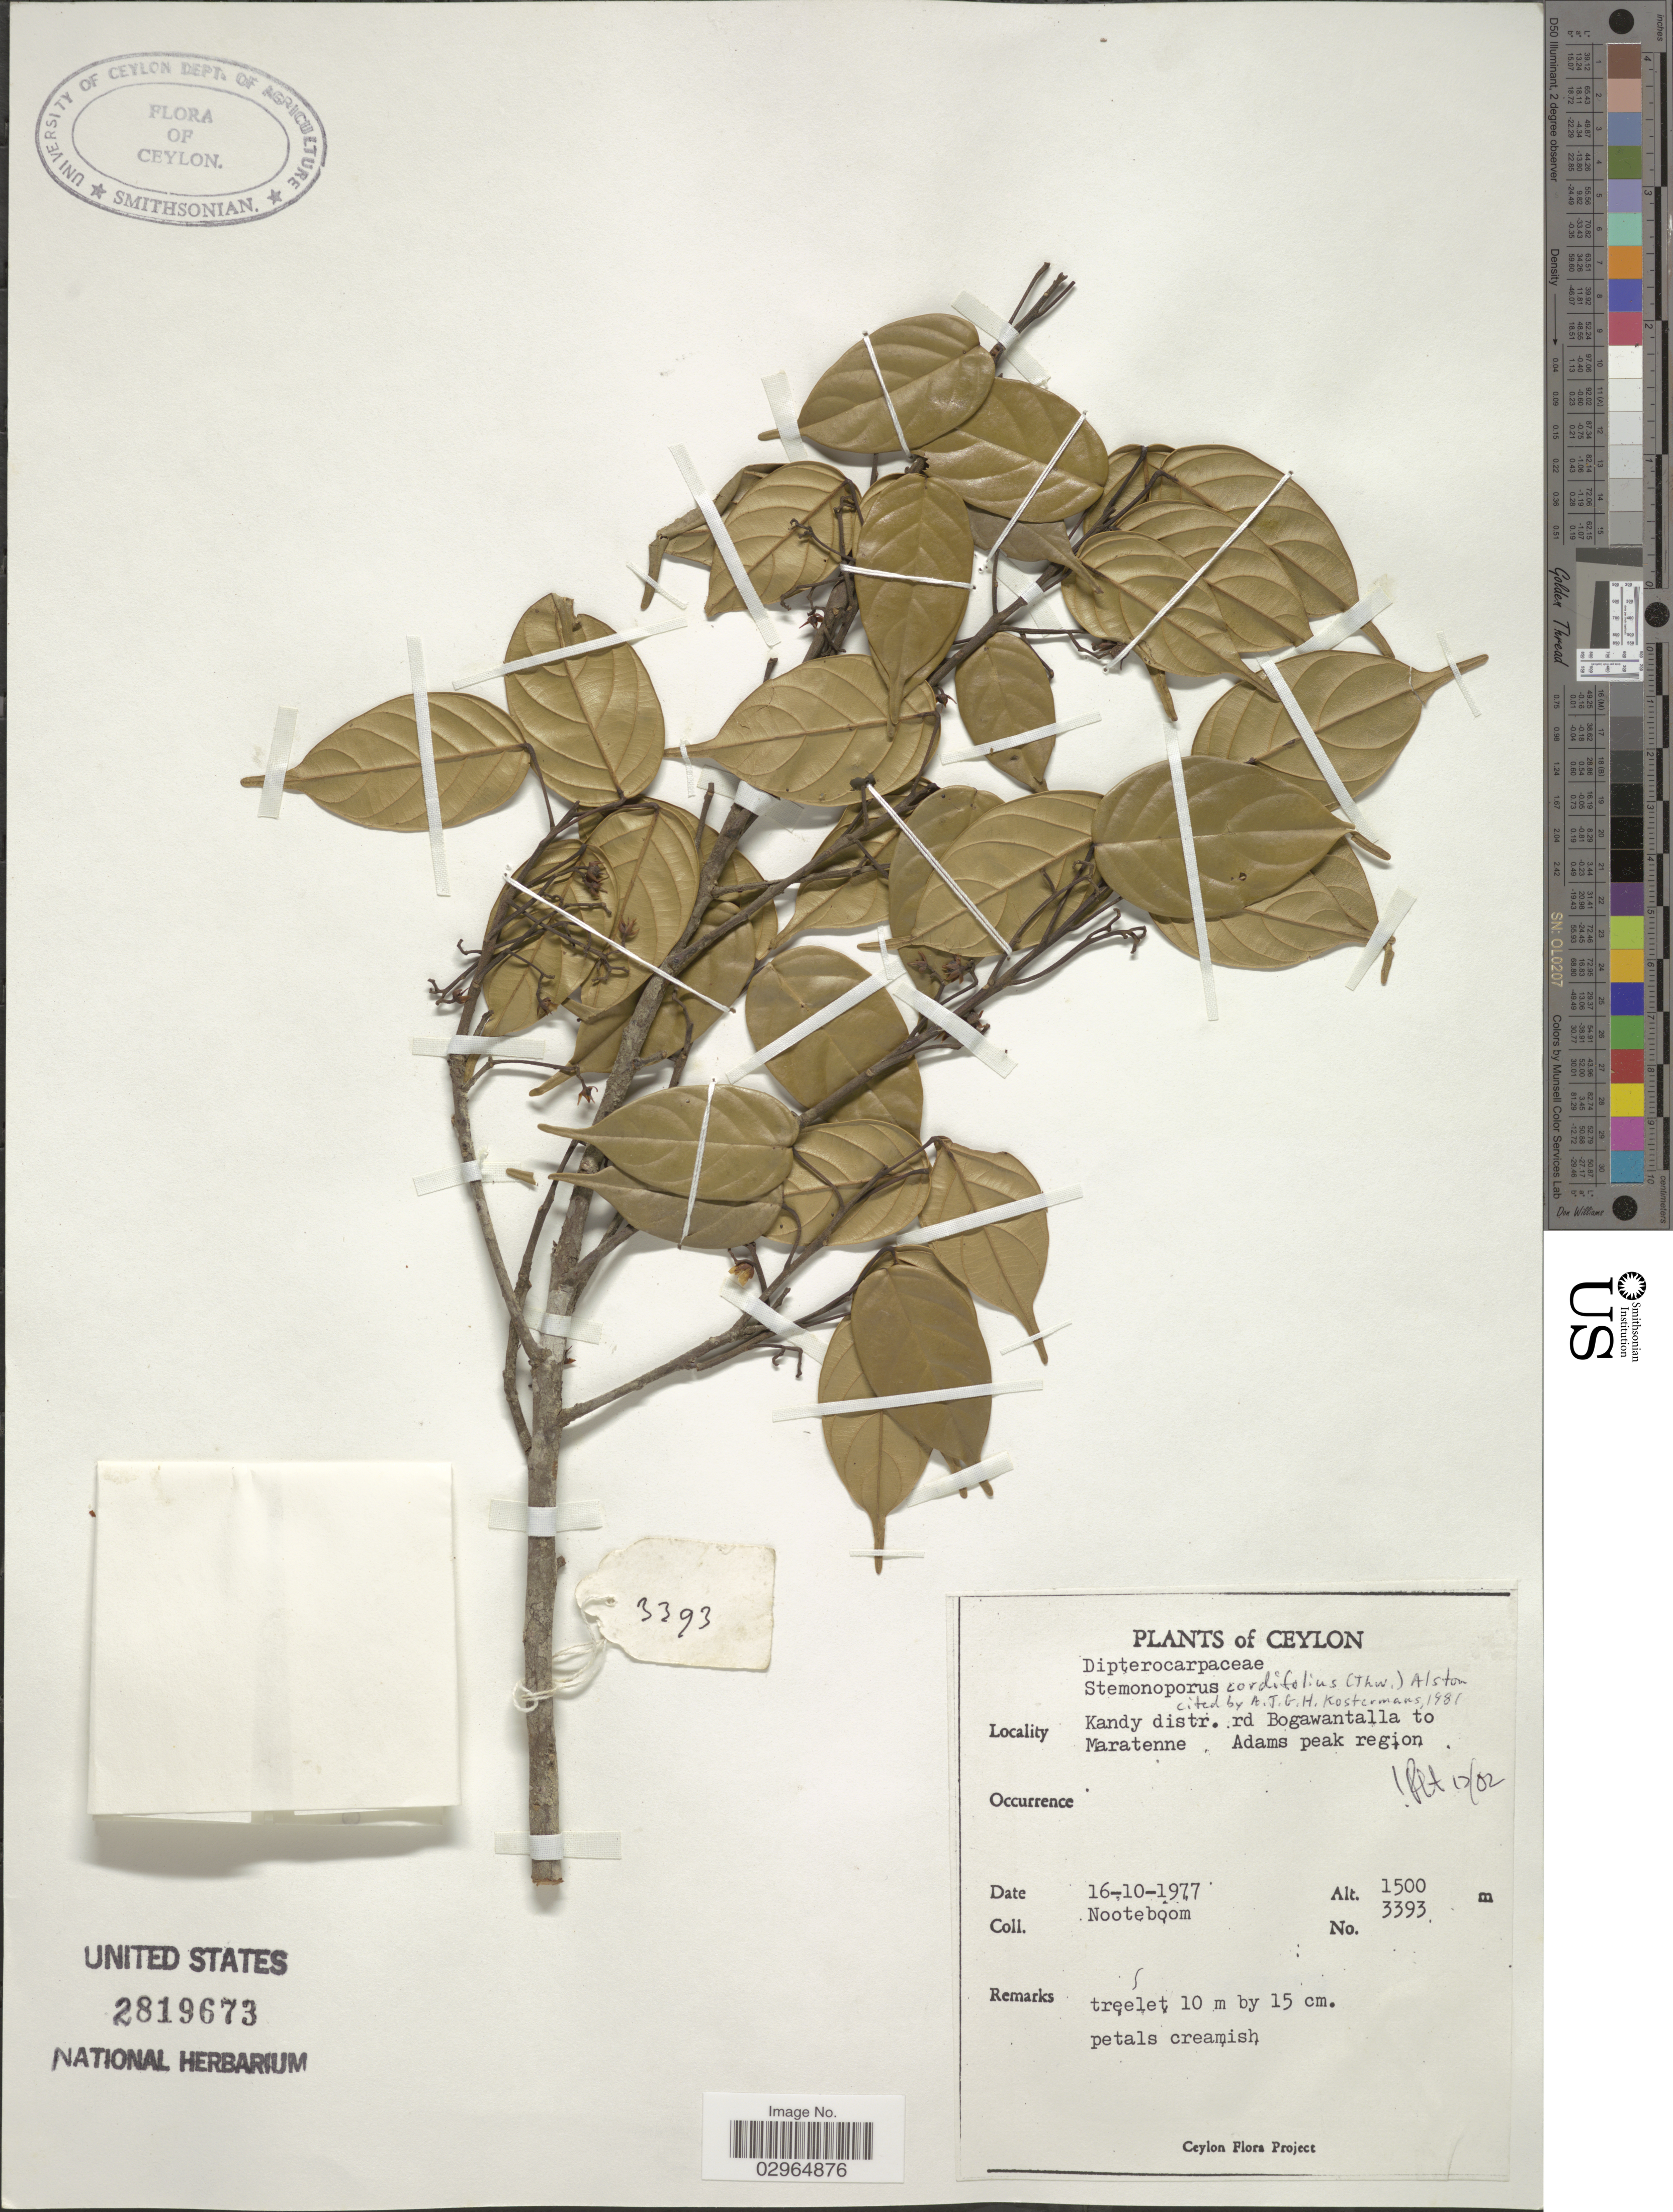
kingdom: Plantae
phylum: Tracheophyta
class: Magnoliopsida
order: Malvales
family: Dipterocarpaceae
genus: Stemonoporus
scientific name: Stemonoporus cordifolius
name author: (Thwaites) Alston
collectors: Nooteboom, --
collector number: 3393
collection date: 1977-10-16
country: Sri Lanka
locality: Ceylon. Kandy distr. rd Bogawantalla to Maratenne. Adams Peak region.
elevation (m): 1500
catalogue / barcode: US 2819673